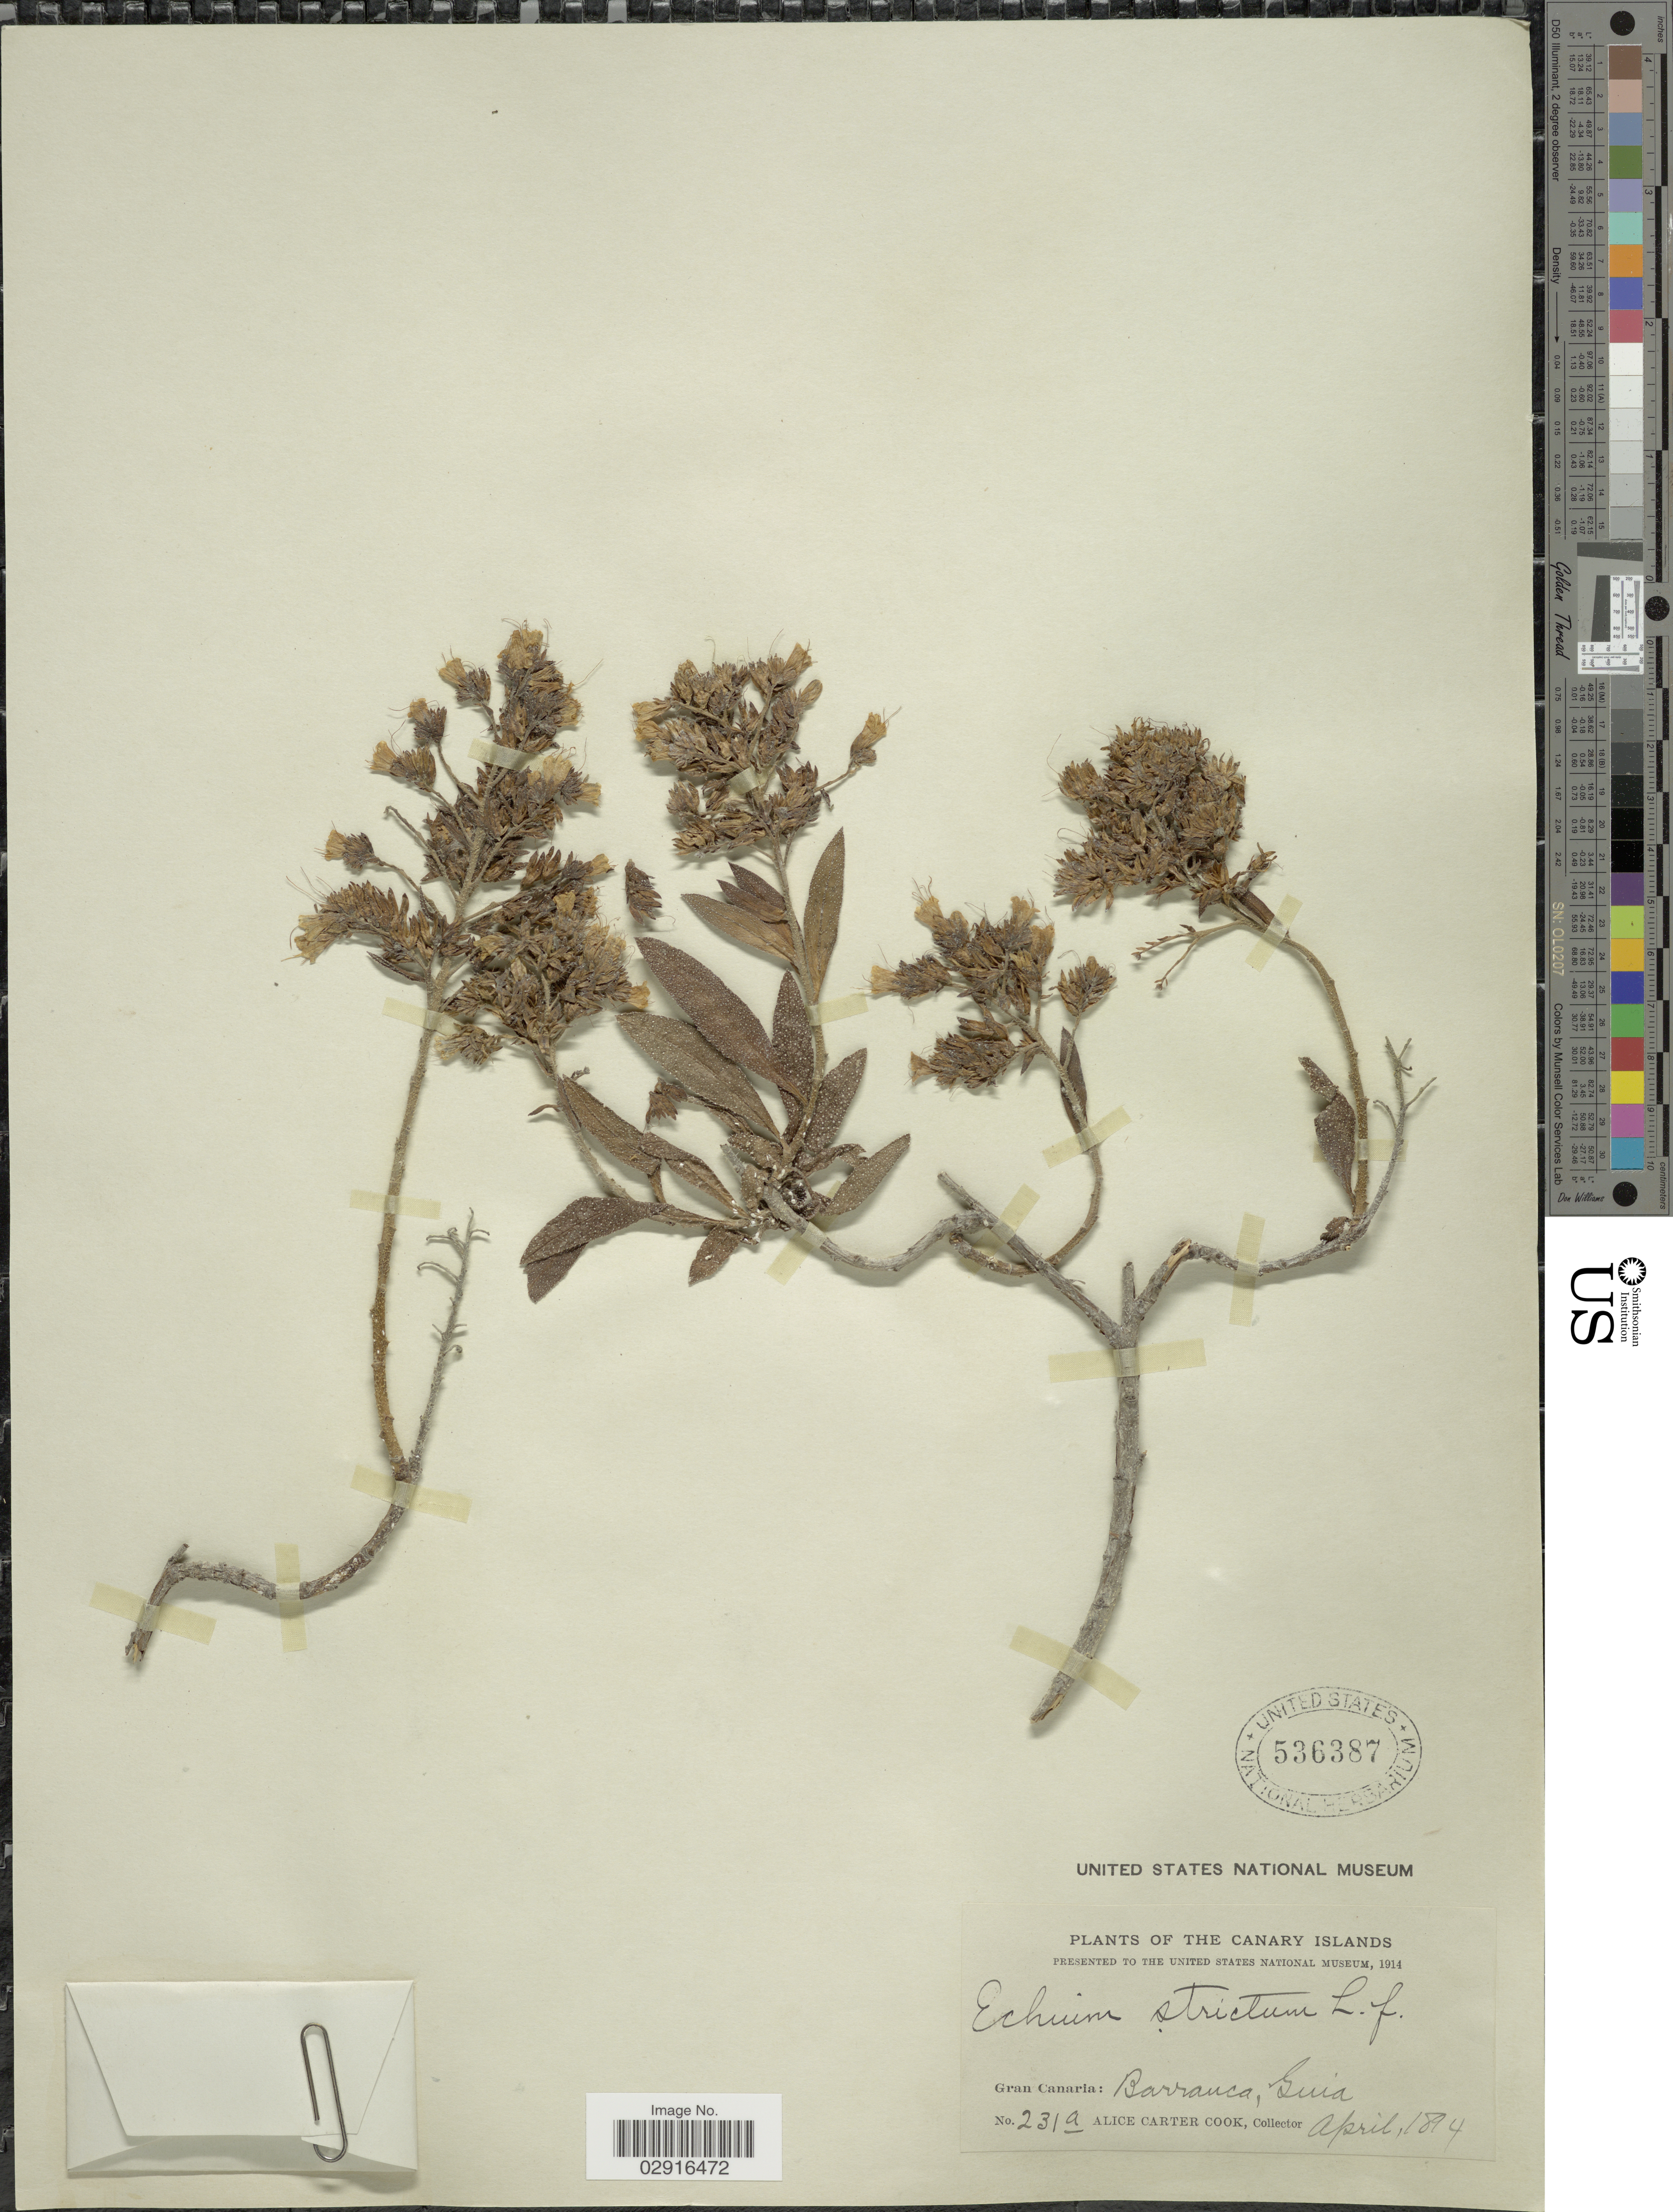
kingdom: Plantae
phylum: Tracheophyta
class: Magnoliopsida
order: Boraginales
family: Boraginaceae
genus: Echium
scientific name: Echium strictum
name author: L. f.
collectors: Alice C. Cook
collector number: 231a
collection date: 1894-04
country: Spain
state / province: Canarias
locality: The Canary Islands. Gran Canaria: Barranca, Guia.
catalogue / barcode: US 536387